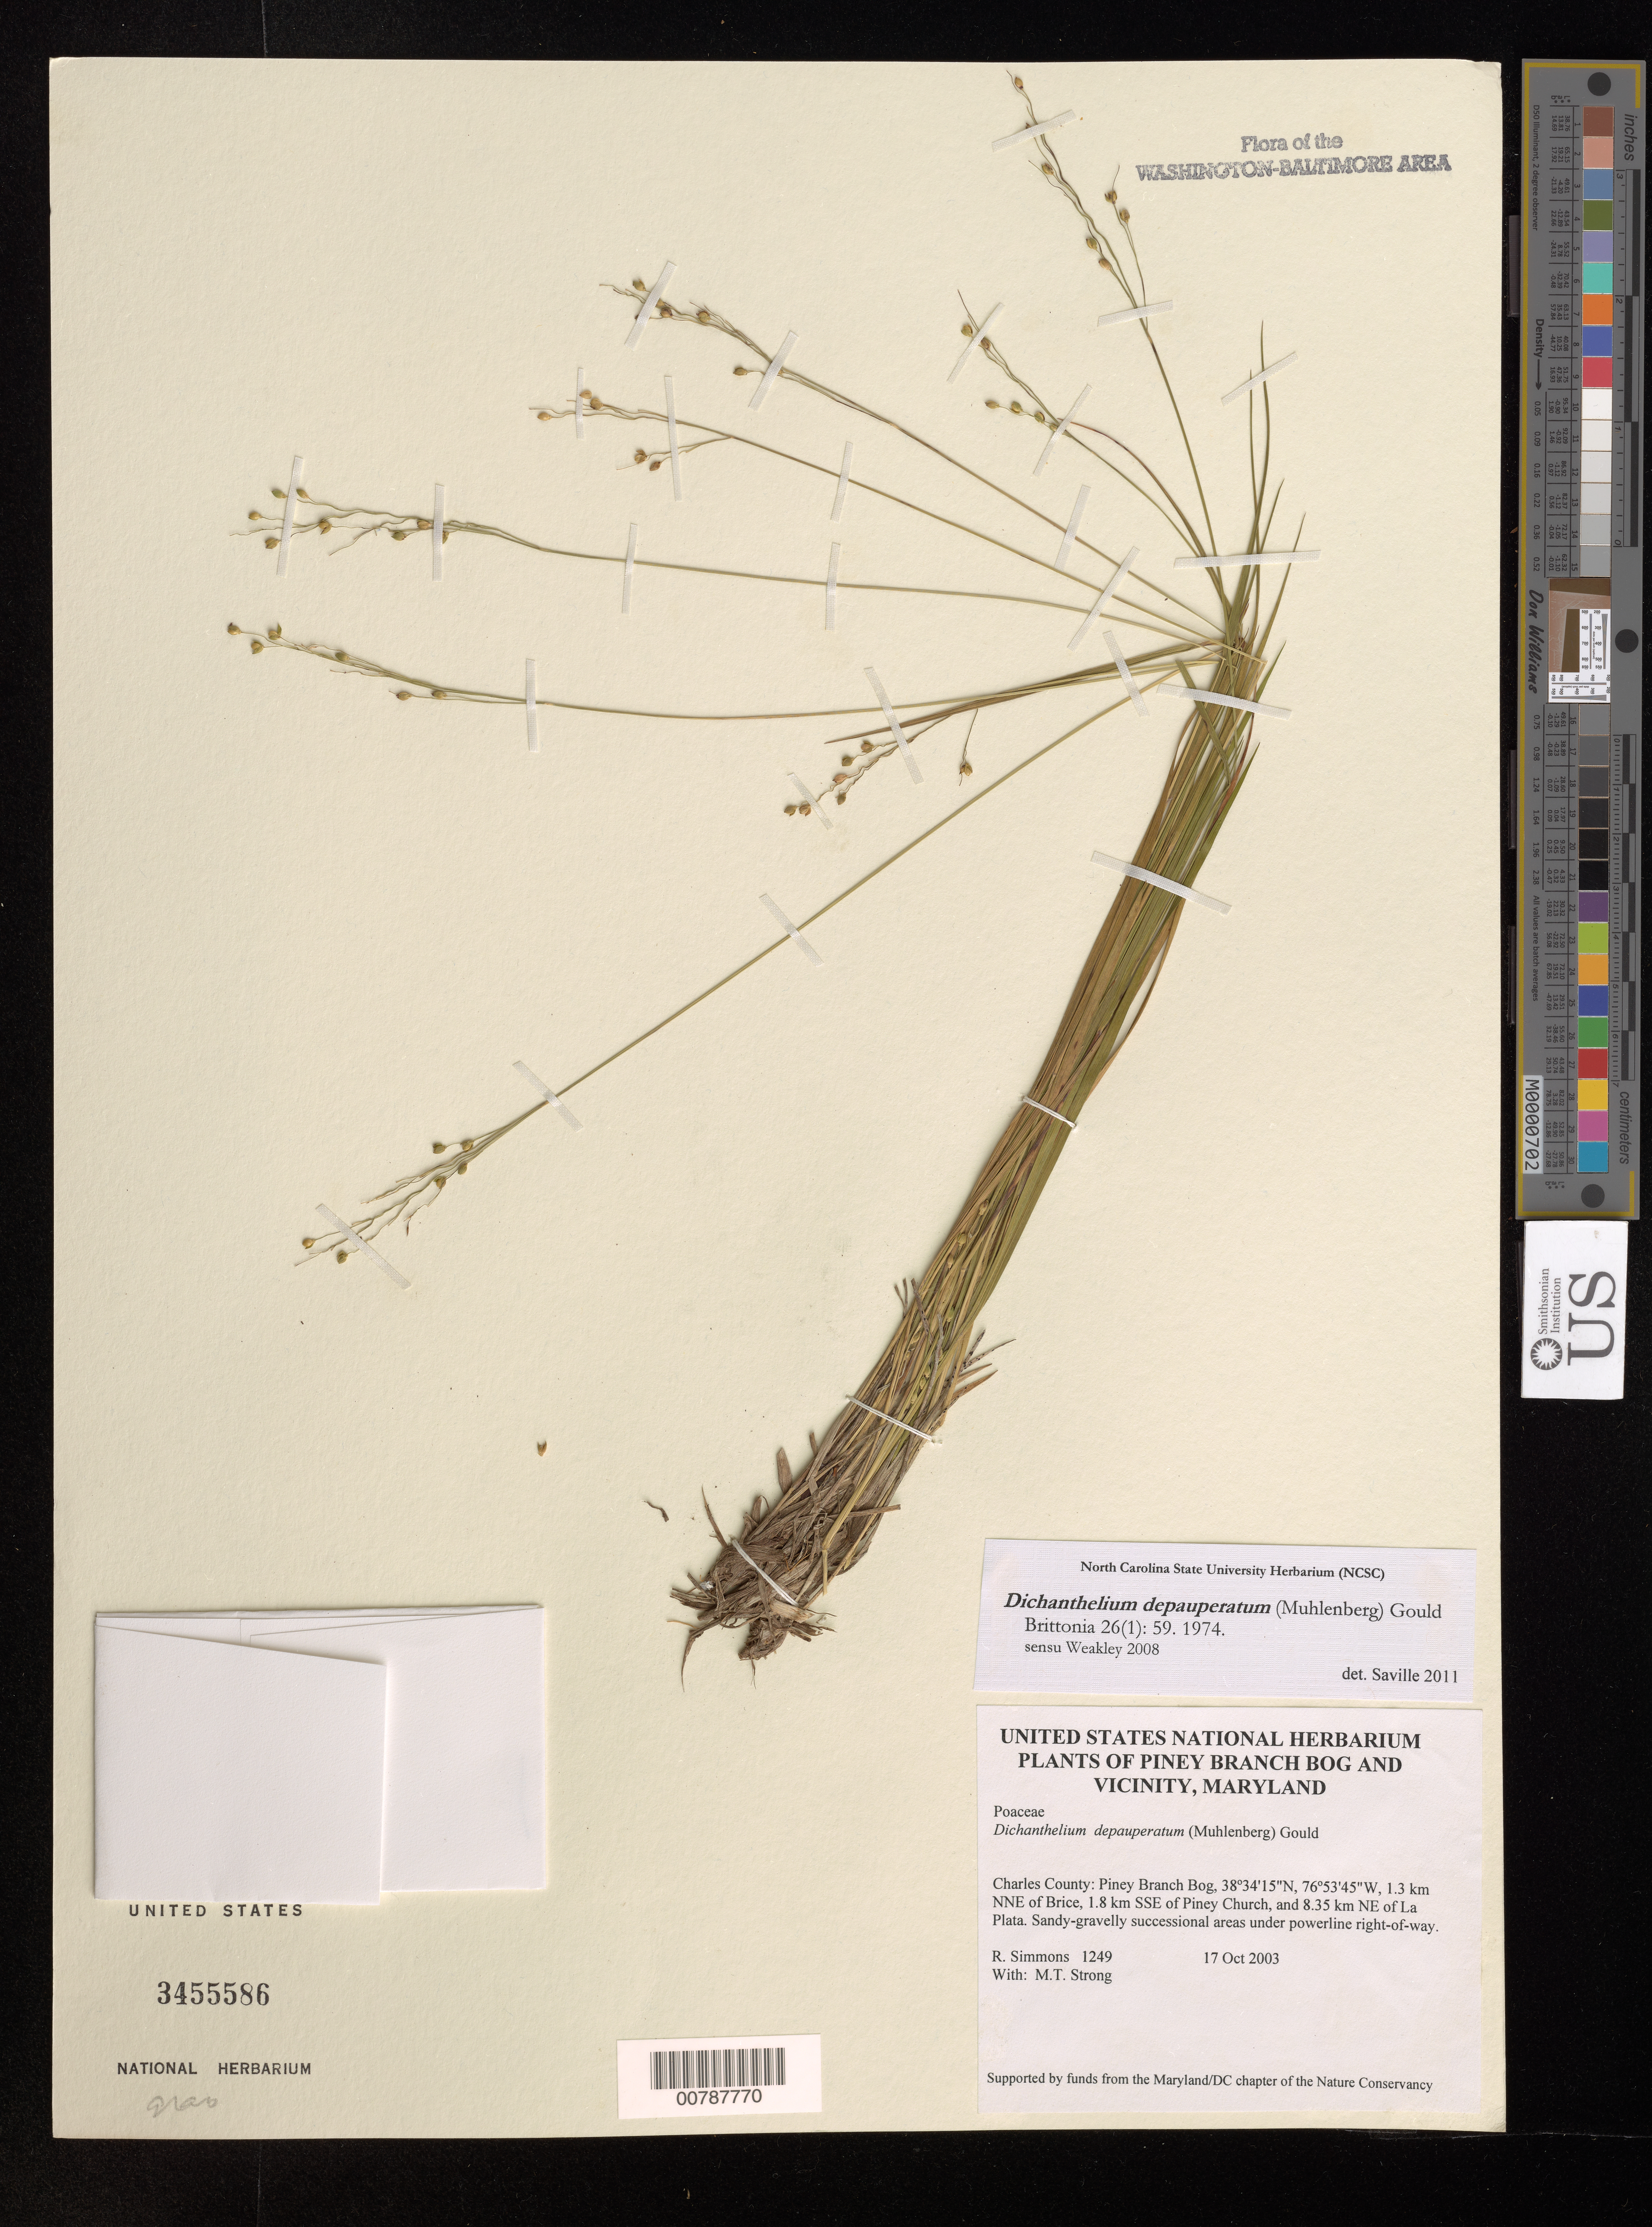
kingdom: Plantae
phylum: Tracheophyta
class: Liliopsida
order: Poales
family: Poaceae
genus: Dichanthelium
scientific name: Dichanthelium depauperatum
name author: (Muhl.) Gould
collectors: R. H. Simmons & M. T. Strong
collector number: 1249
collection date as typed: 17 October 2003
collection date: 2003-10-17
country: United States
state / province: Maryland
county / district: Charles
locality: Piney Branch Bog, 1.3 km NNE of Brice, 1.8 km SSE of Piney Church, and 8.35 km NE of La Plata.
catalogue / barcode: US 3455586